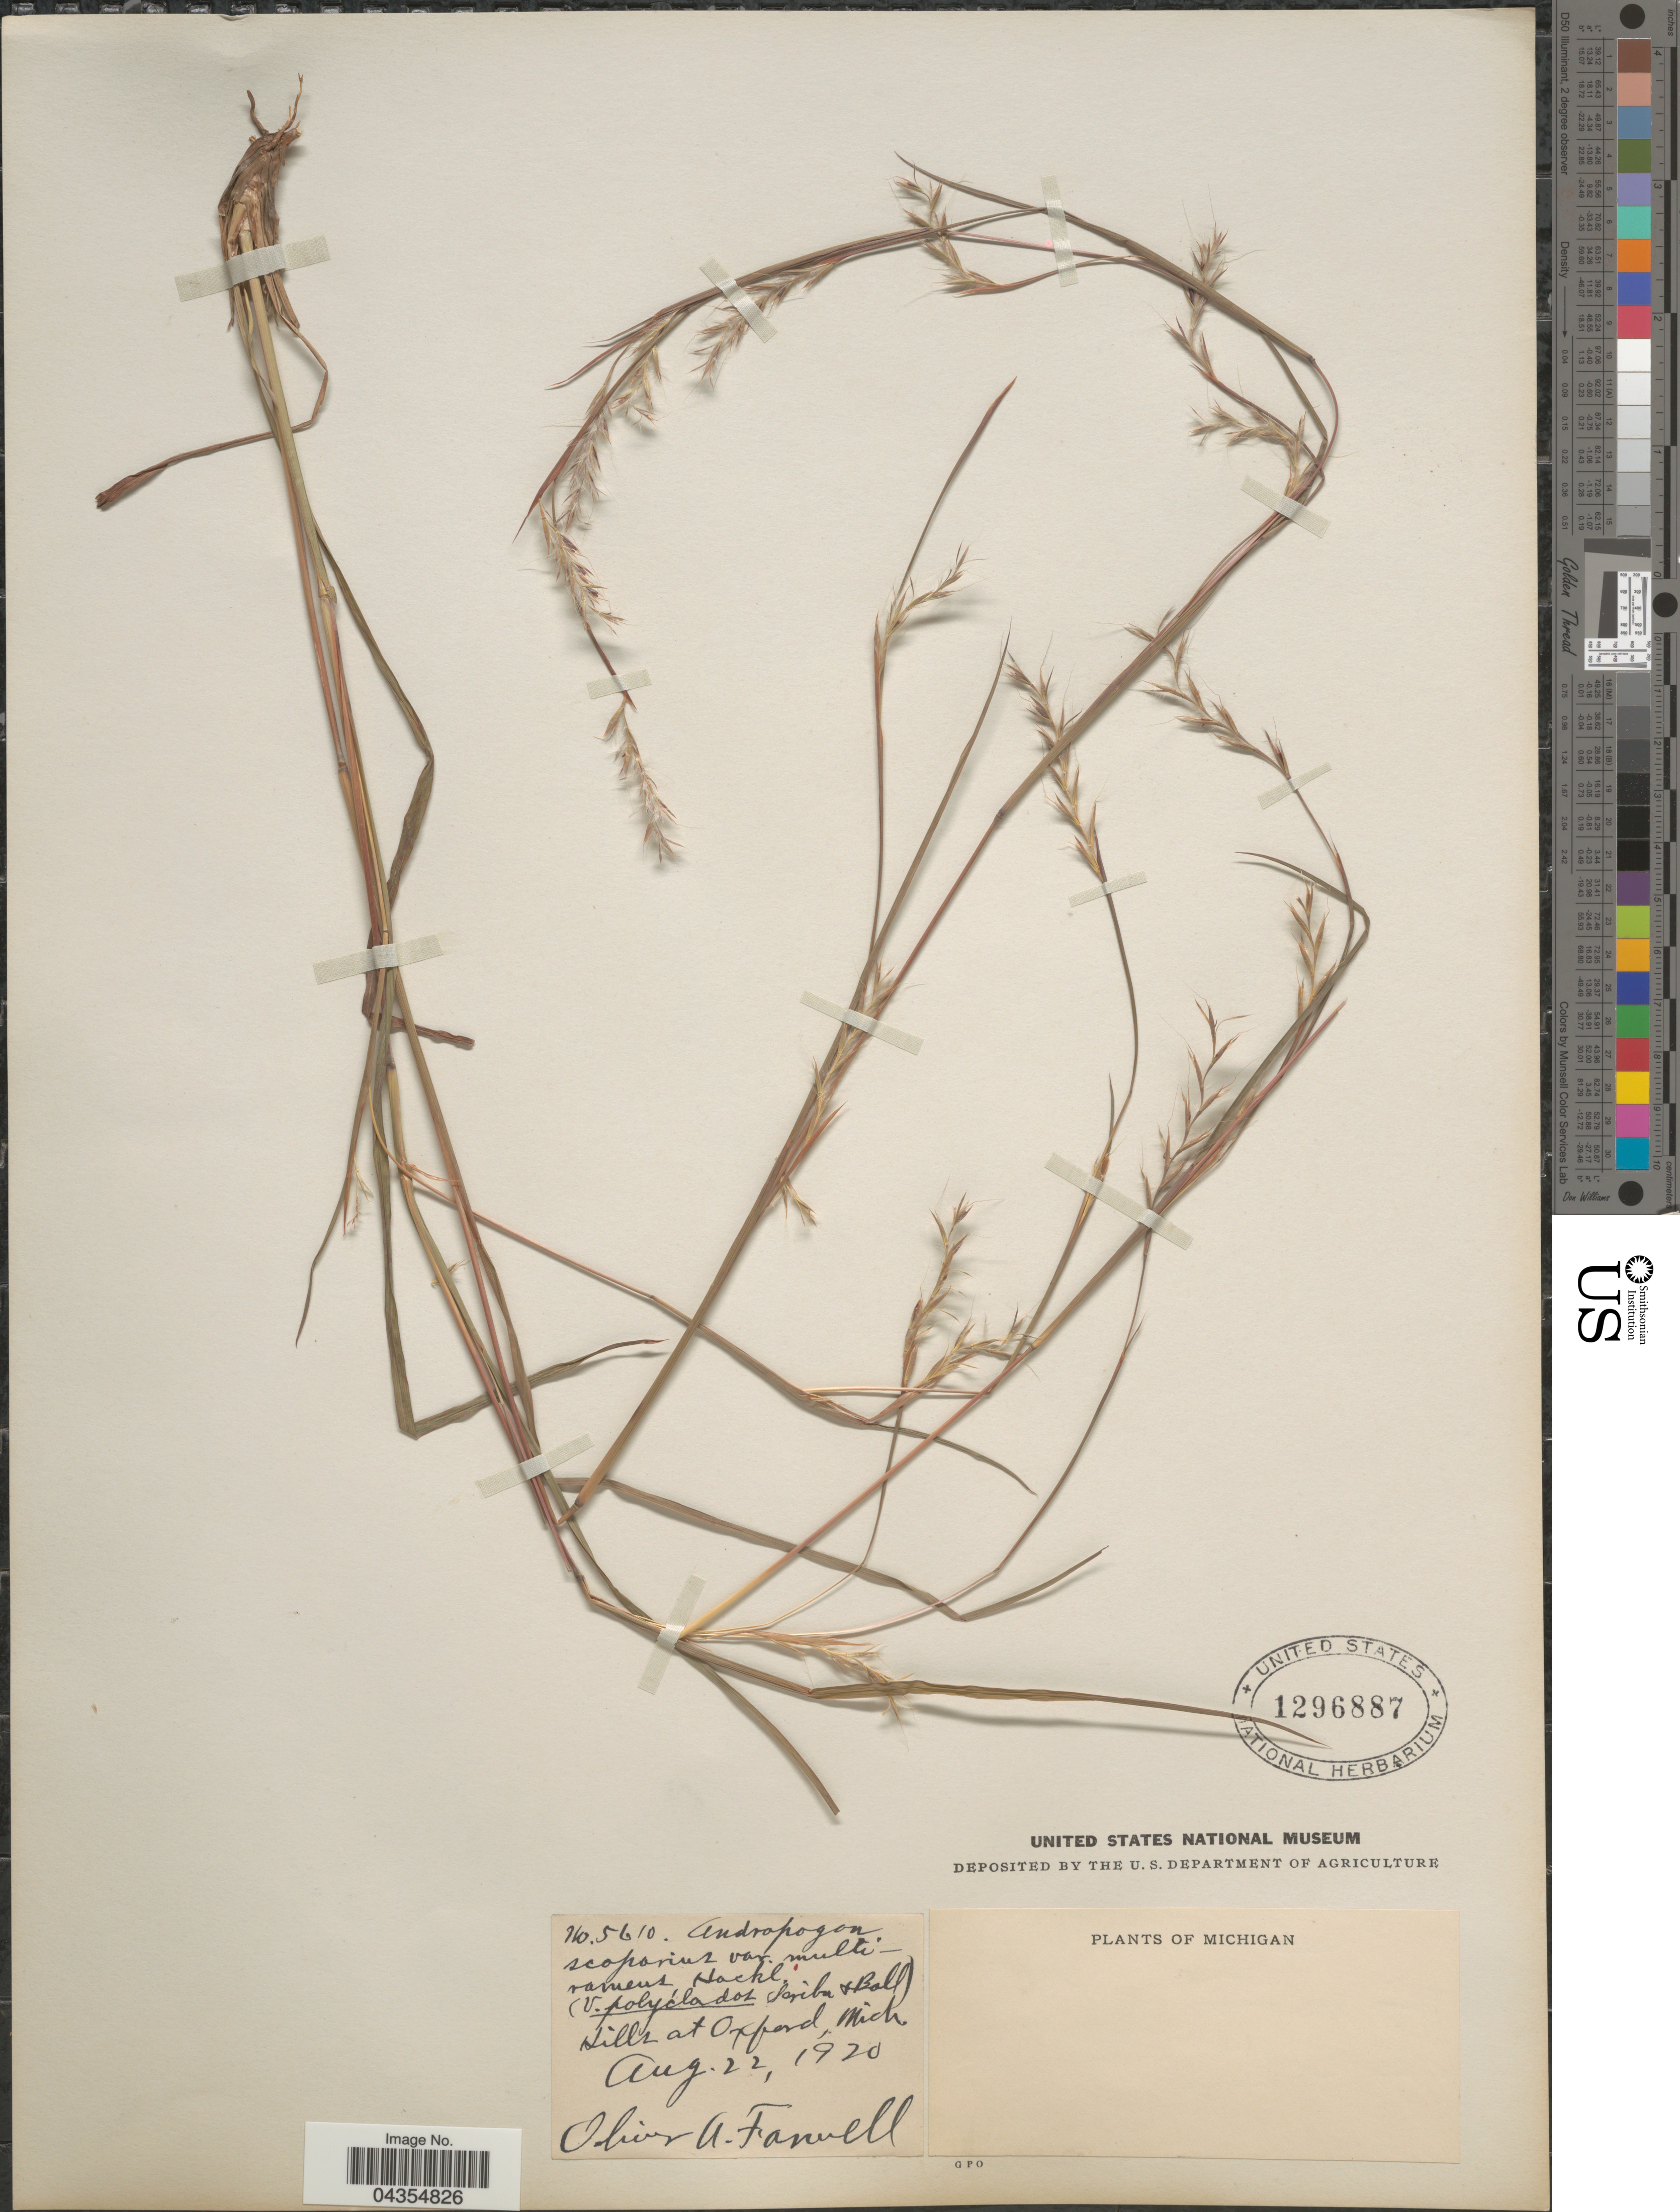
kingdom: Plantae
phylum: Tracheophyta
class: Liliopsida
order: Poales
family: Poaceae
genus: Schizachyrium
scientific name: Schizachyrium sanguineum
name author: (Retz.) Alston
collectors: O. Farwell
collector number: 5610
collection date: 1920-08-22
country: United States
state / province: Michigan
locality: Hills at Oxford.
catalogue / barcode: US 1296887